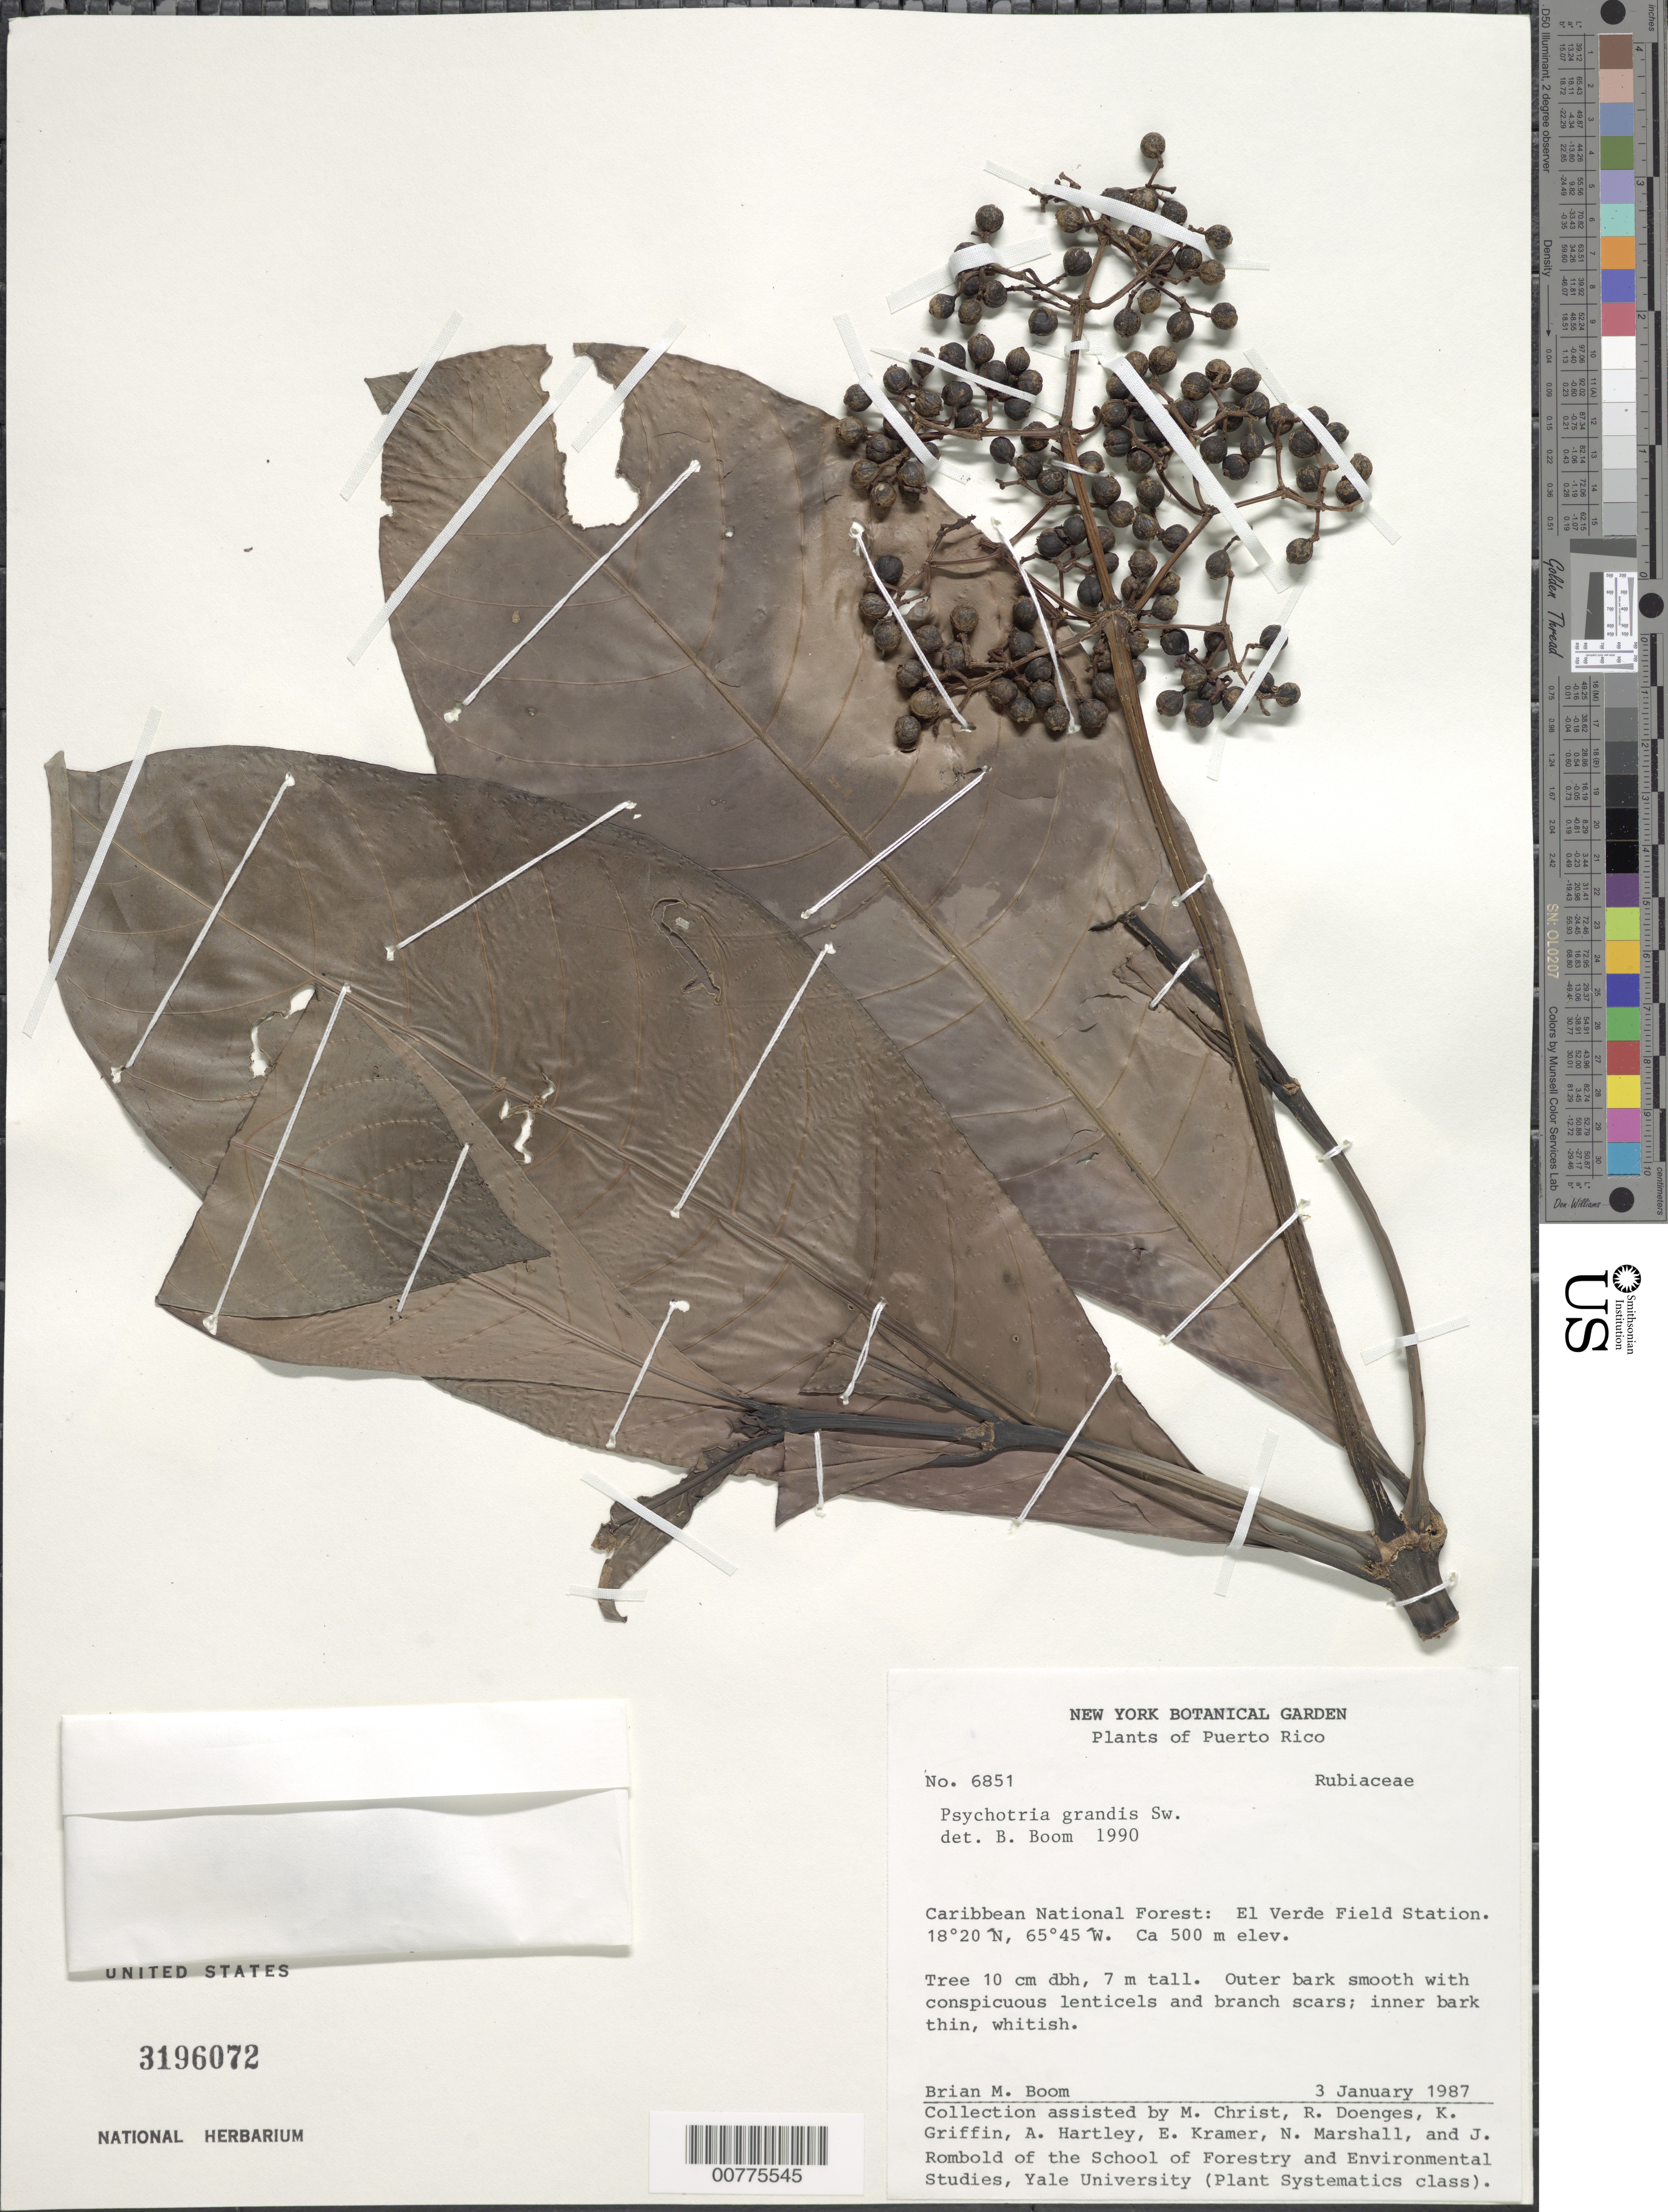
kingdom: Plantae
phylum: Tracheophyta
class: Magnoliopsida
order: Gentianales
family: Rubiaceae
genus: Psychotria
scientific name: Psychotria grandis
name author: Sw.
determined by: Boom, B. M.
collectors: B. M. Boom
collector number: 6851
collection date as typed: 03 Jan 1987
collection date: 1987-01-03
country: Puerto Rico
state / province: Río Grande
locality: Caribbean National Forest: El Verde Field Station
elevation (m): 500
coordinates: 18.33333333, -65.75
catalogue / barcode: US 3196072